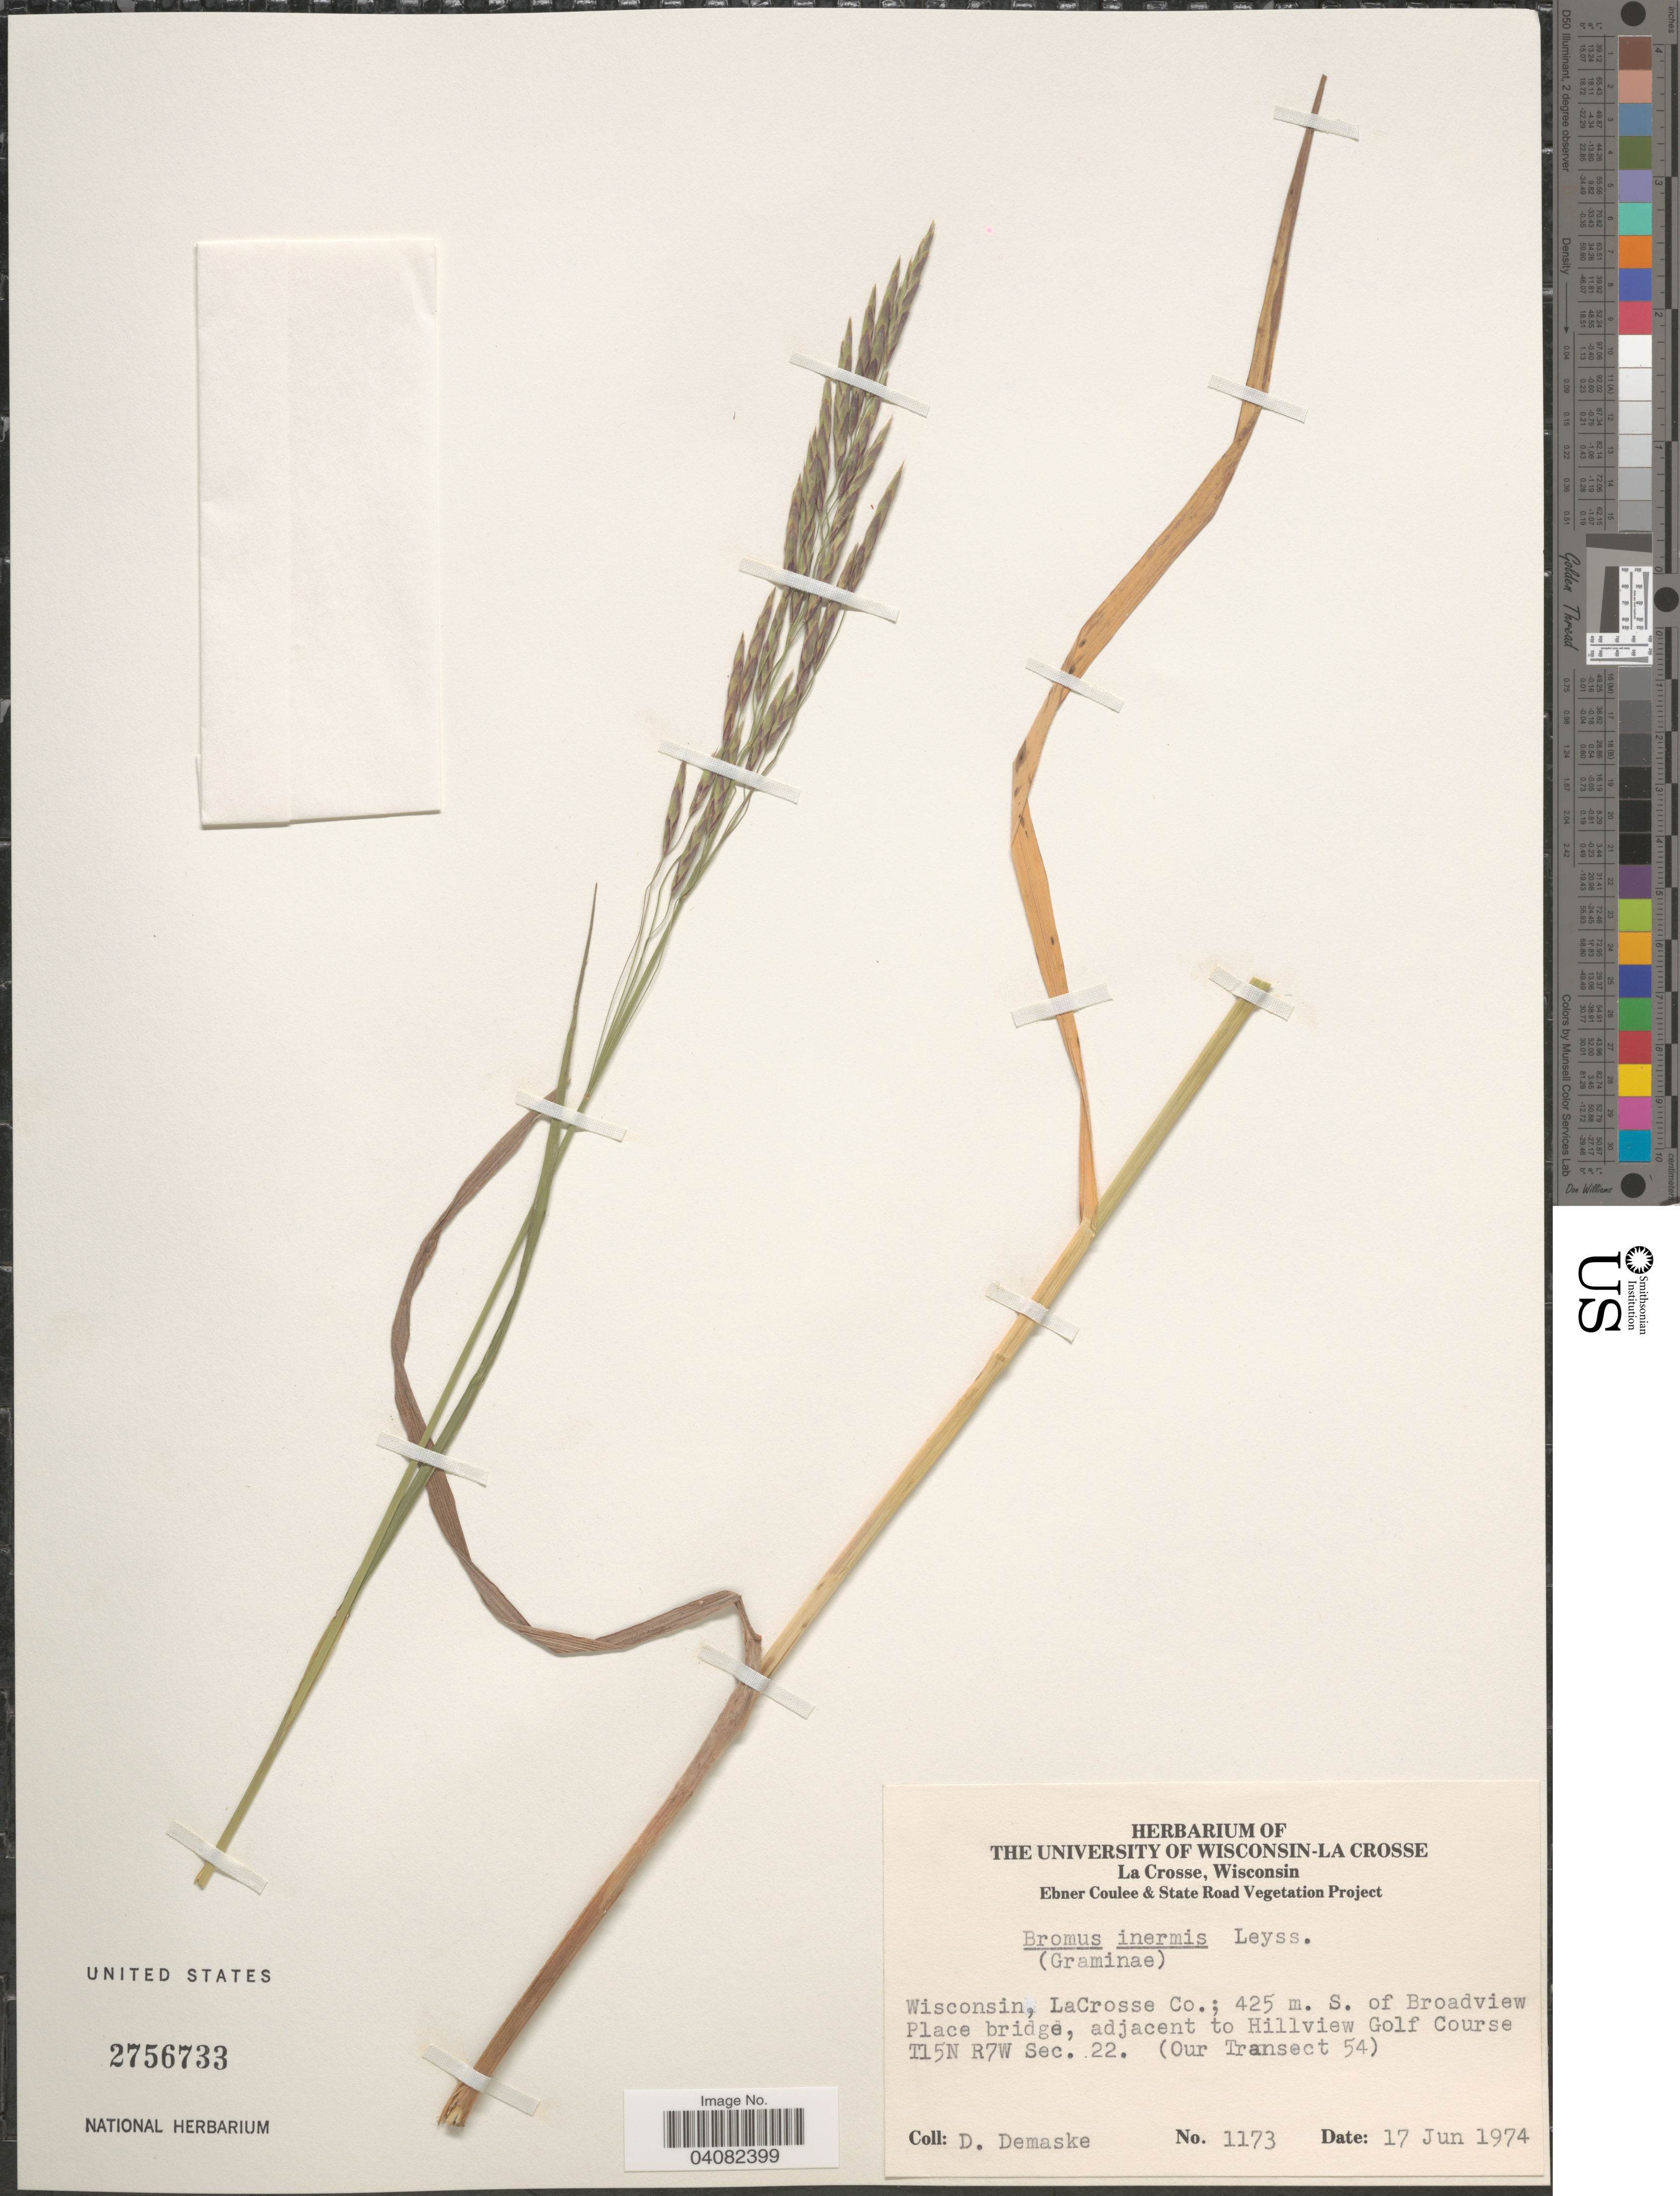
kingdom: Plantae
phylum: Tracheophyta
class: Liliopsida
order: Poales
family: Poaceae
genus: Bromus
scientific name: Bromus inermis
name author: Leyss.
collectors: D. Demaske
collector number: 1173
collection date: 1974-06-17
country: United States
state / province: Wisconsin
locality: LaCrosse Co.; 425 m. S. of Broadview Place bridge, adjacent to Hillview Golf Course T15N R7W Sec. 22. (Our Transect 54).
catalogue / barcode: US 2756733